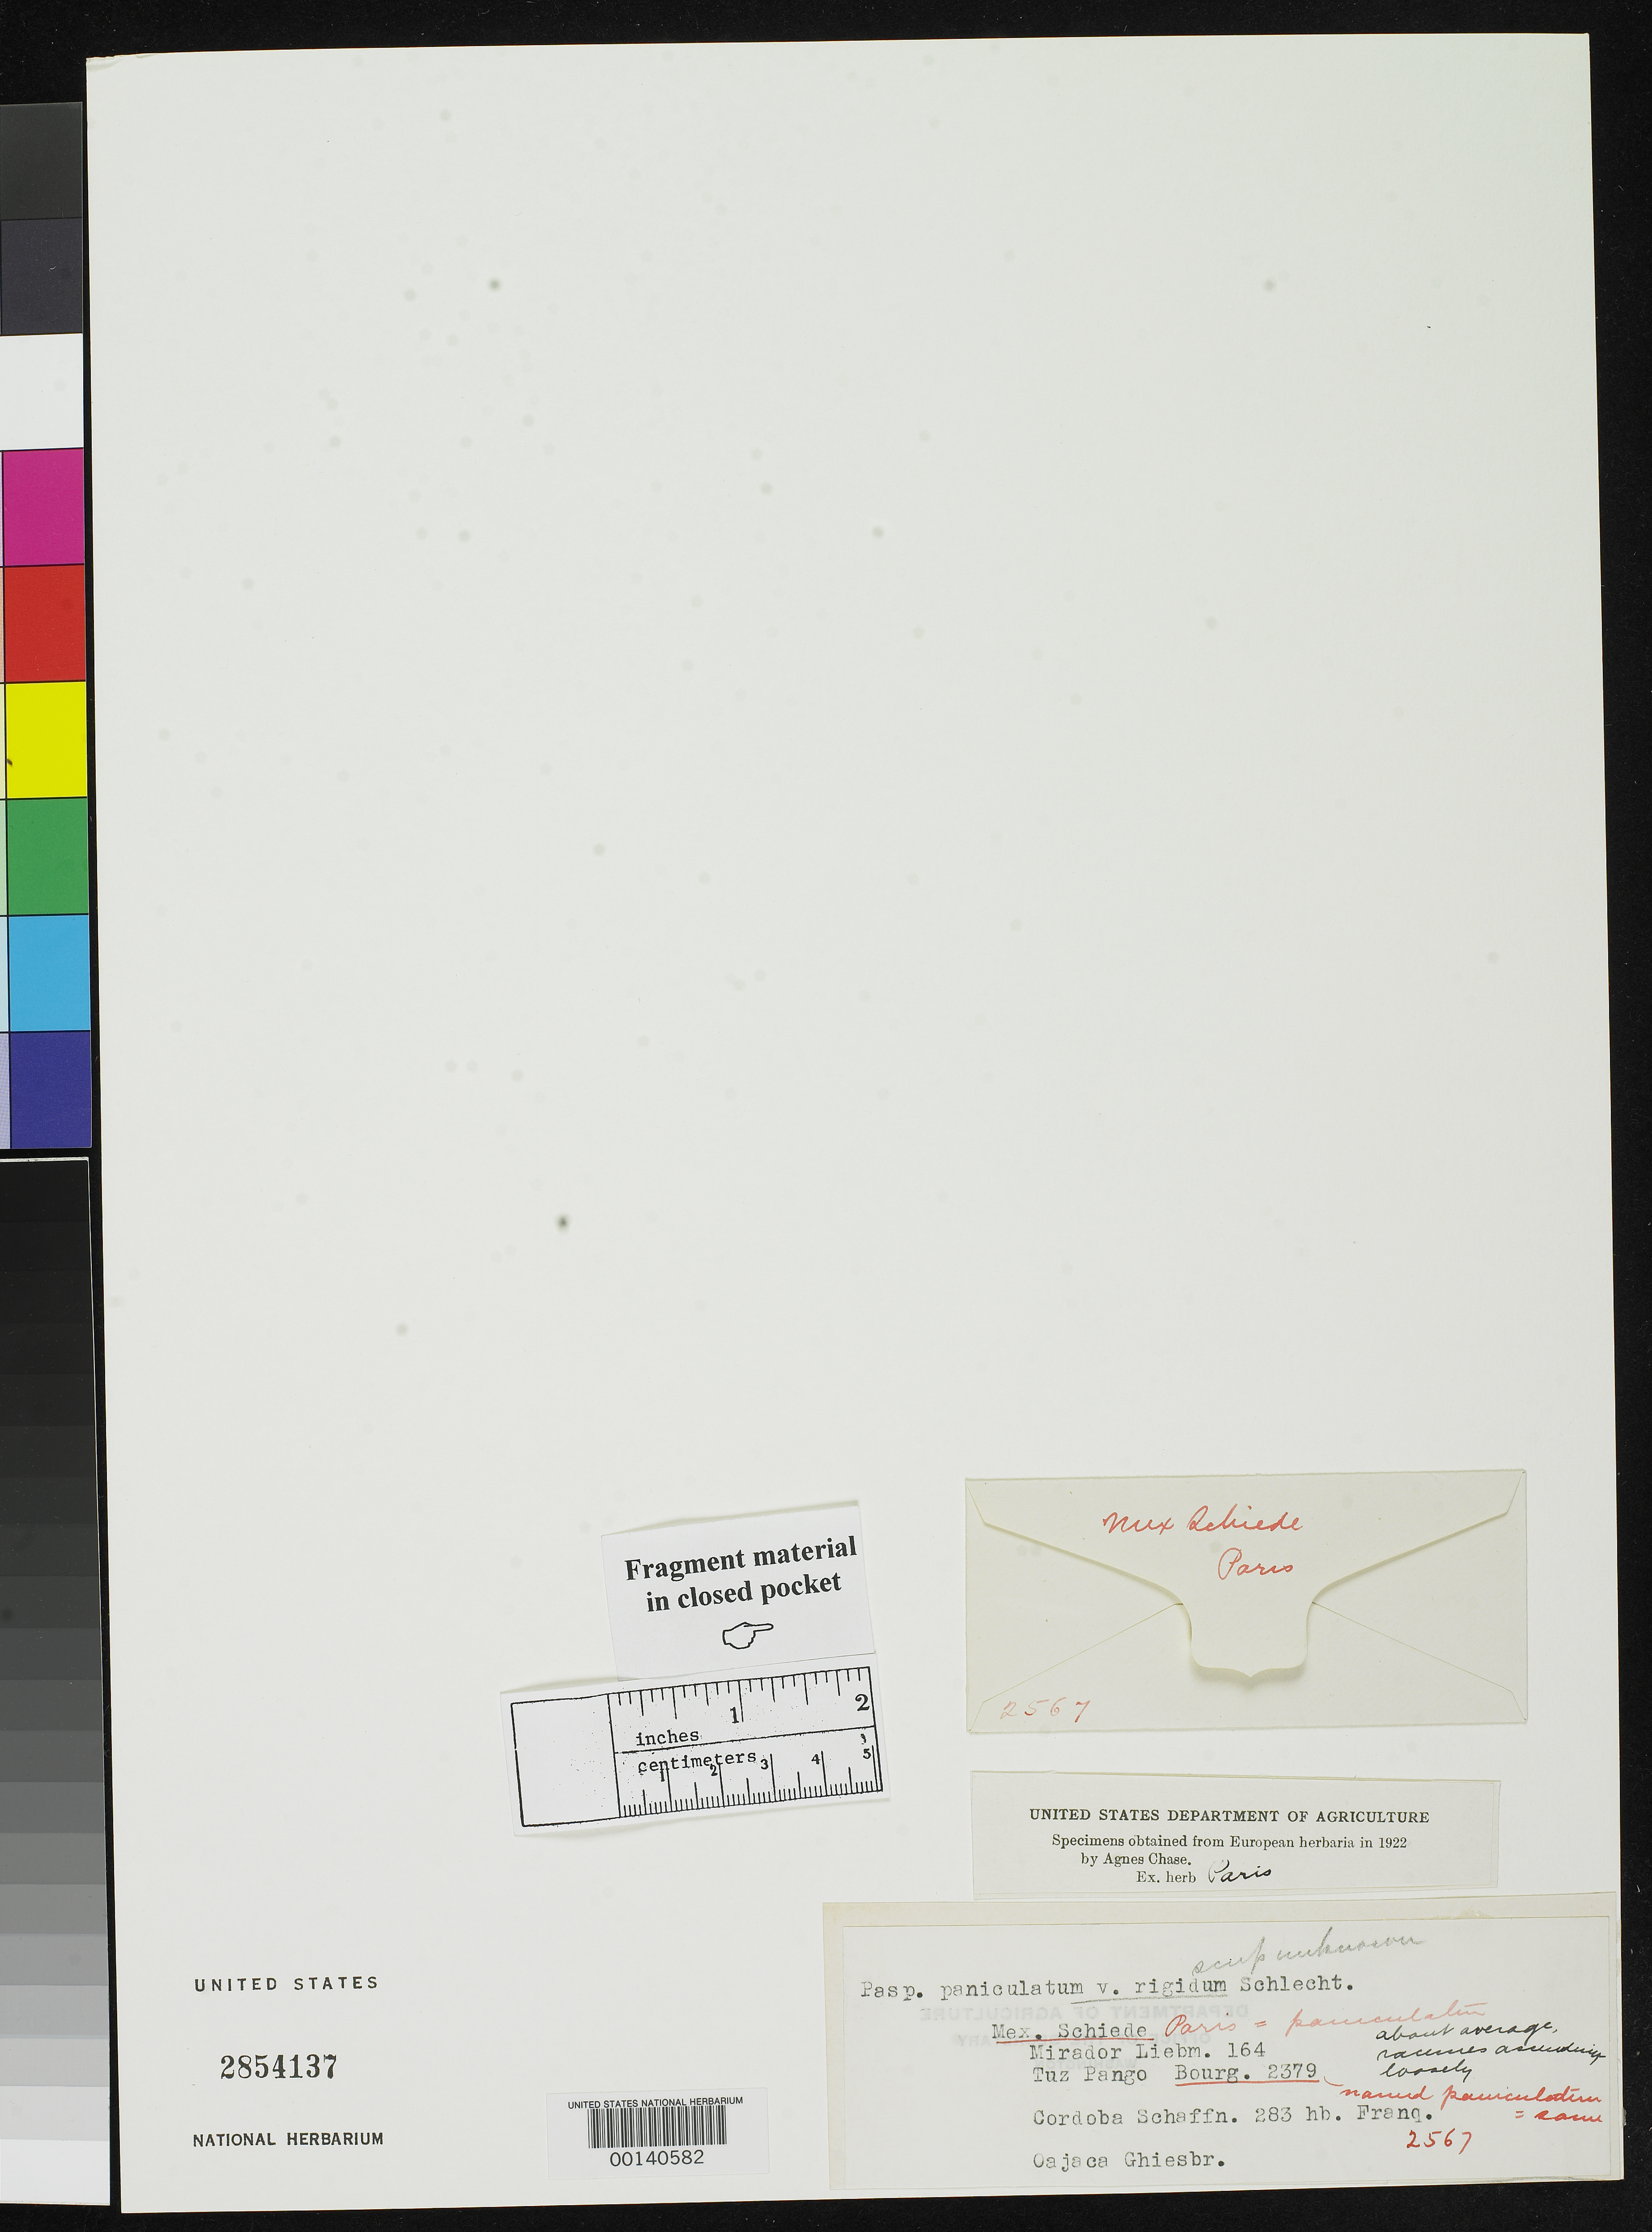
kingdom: Plantae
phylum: Tracheophyta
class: Liliopsida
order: Poales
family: Poaceae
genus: Paspalum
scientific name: Paspalum paniculatum var. rigidum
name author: Schltdl. ex E. Fourn.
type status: Type Fragment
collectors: C. J. W. Schiede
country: Mexico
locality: E of Monserrat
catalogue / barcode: US 2854137